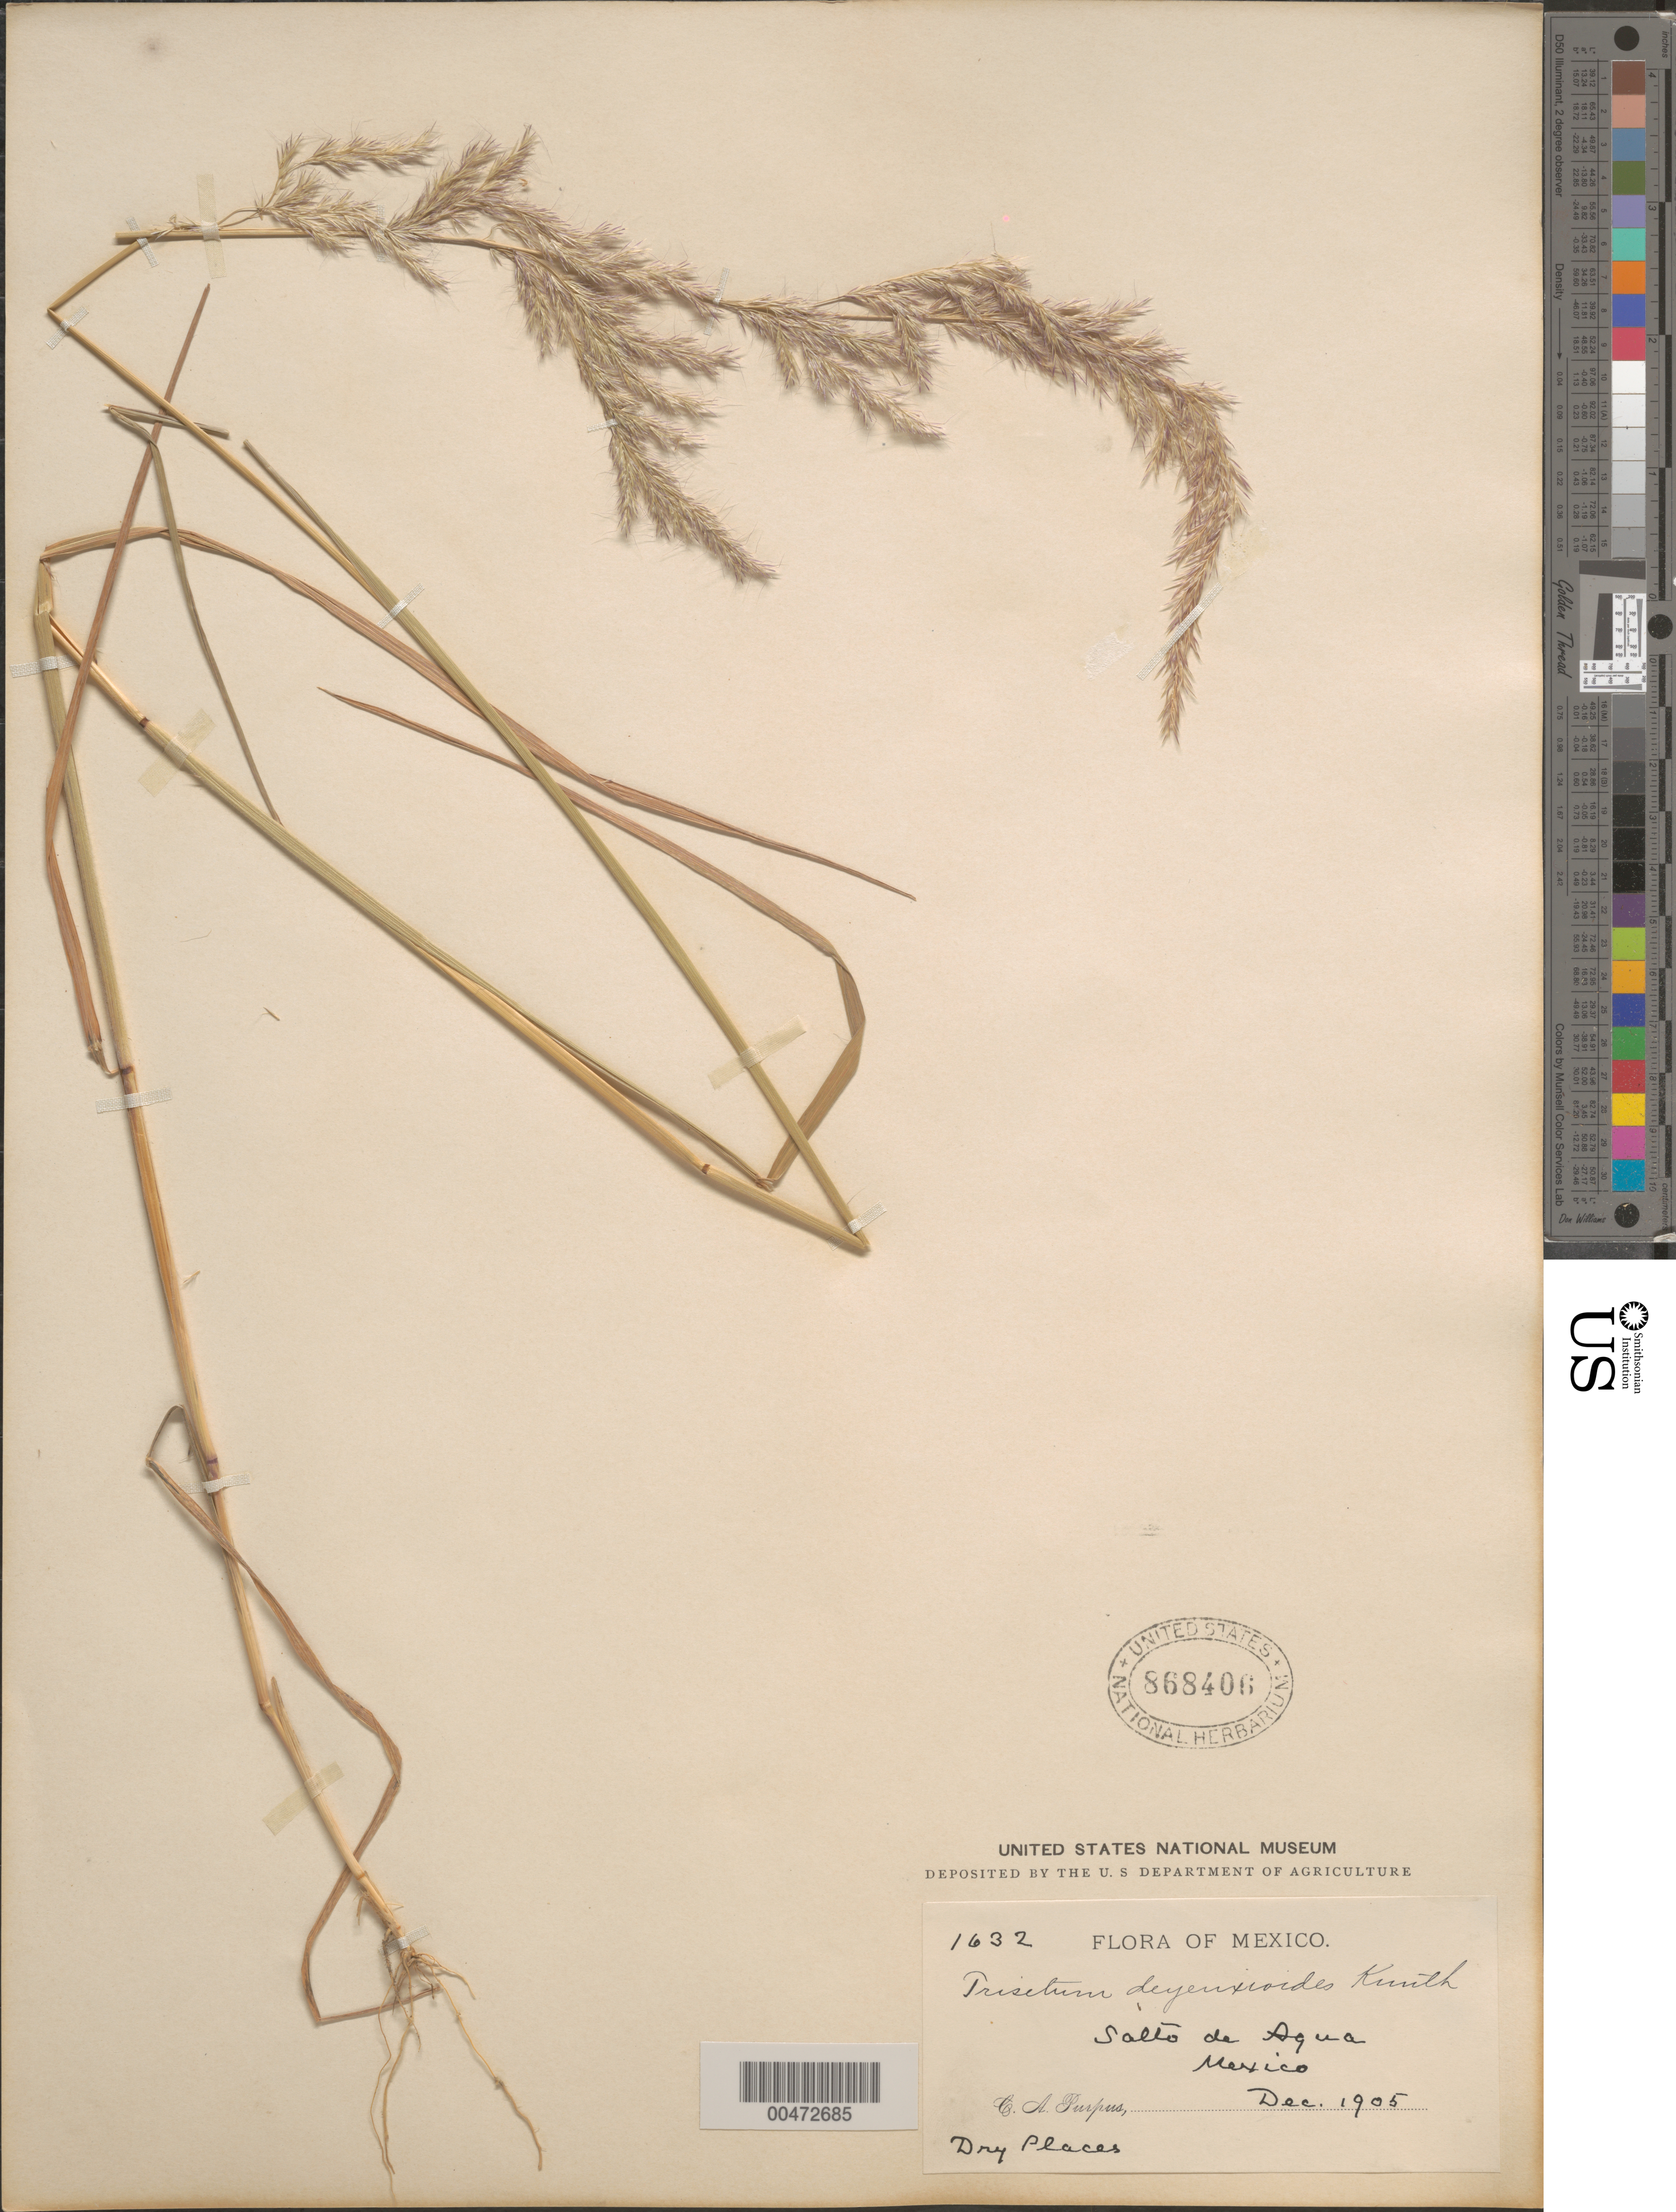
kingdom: Plantae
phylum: Tracheophyta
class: Liliopsida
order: Poales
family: Poaceae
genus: Trisetum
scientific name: Trisetum deyeuxioides var. pubescens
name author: Scribn. ex W.J. Beal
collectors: C. A. Purpus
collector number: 1632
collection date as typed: Dec 1905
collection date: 1905-12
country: Mexico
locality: Salto de Agua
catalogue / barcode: US 868406